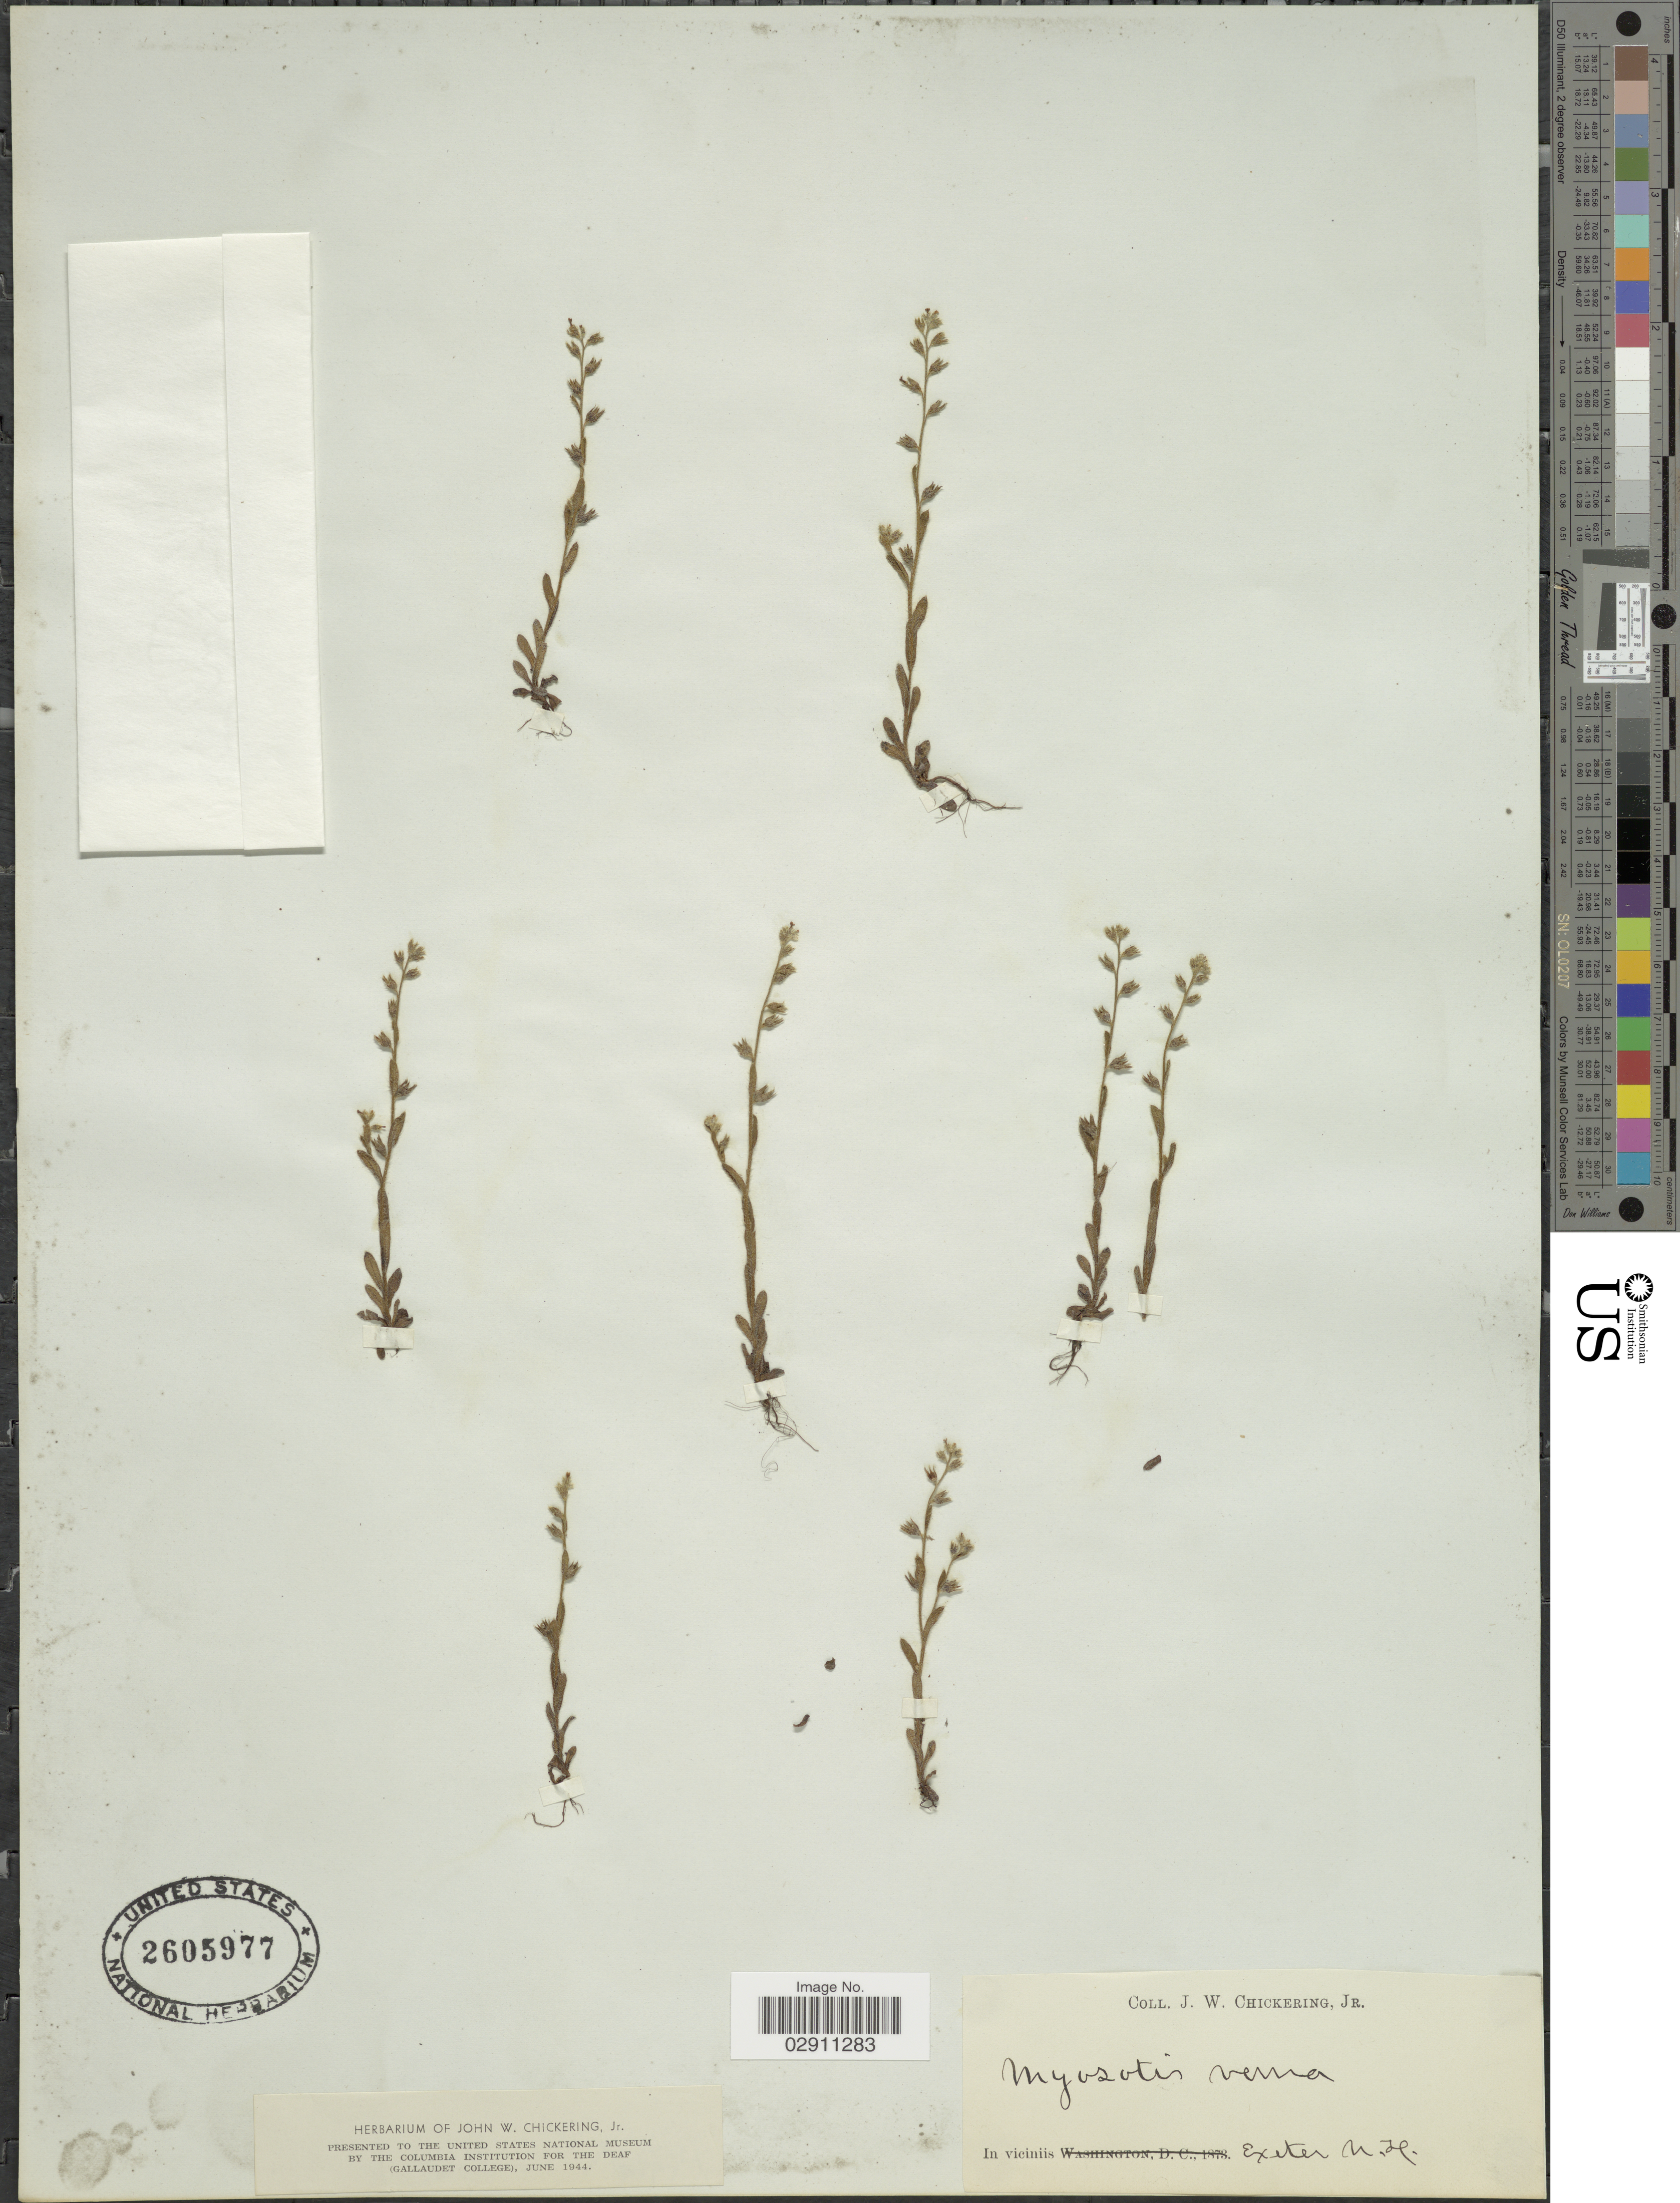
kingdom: Plantae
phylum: Tracheophyta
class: Magnoliopsida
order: Boraginales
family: Boraginaceae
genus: Myosotis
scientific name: Myosotis verna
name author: Nutt.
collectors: J. W. Chickering Jr.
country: United States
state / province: New Hampshire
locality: In viciniis Exeter N.H.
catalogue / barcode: US 2605977